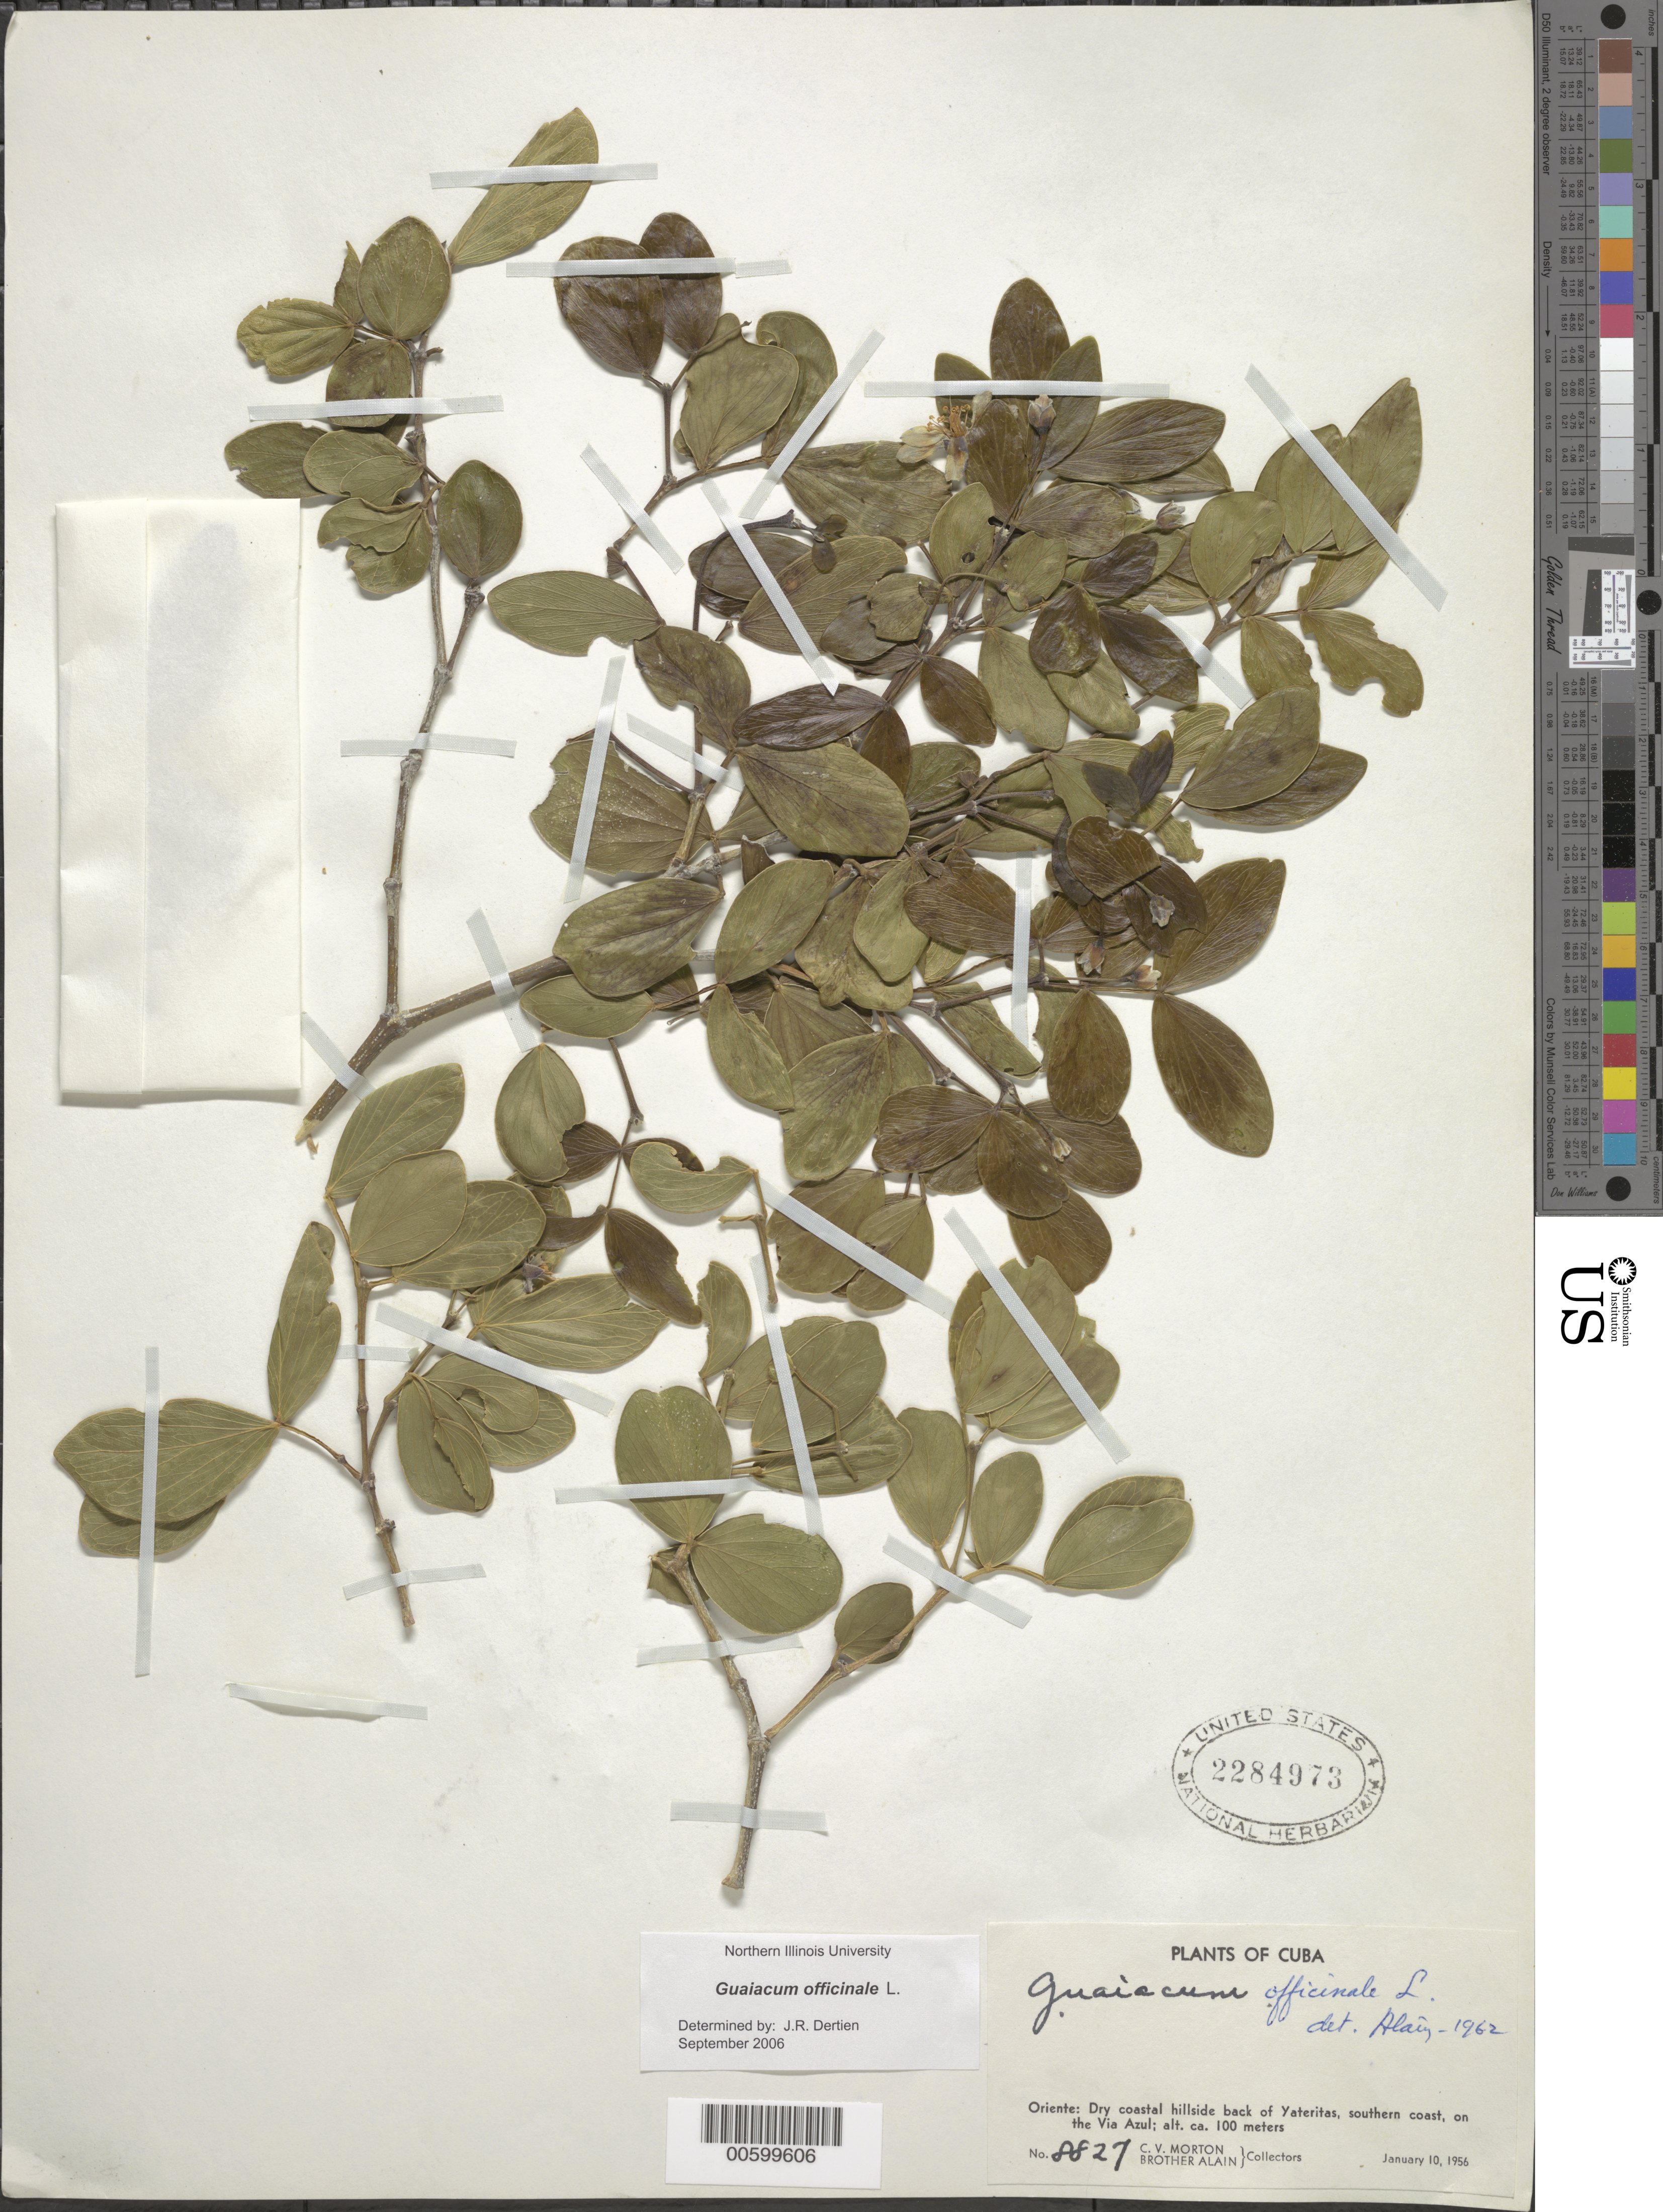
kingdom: Plantae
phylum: Tracheophyta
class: Magnoliopsida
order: Zygophyllales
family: Zygophyllaceae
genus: Guaiacum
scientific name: Guaiacum officinale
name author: L.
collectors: C. V. Morton & A. H. Liogier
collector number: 8827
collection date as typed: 10 Jan 1956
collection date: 1956-01-10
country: Cuba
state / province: Guantánamo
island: Greater Antilles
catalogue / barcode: US 2284973